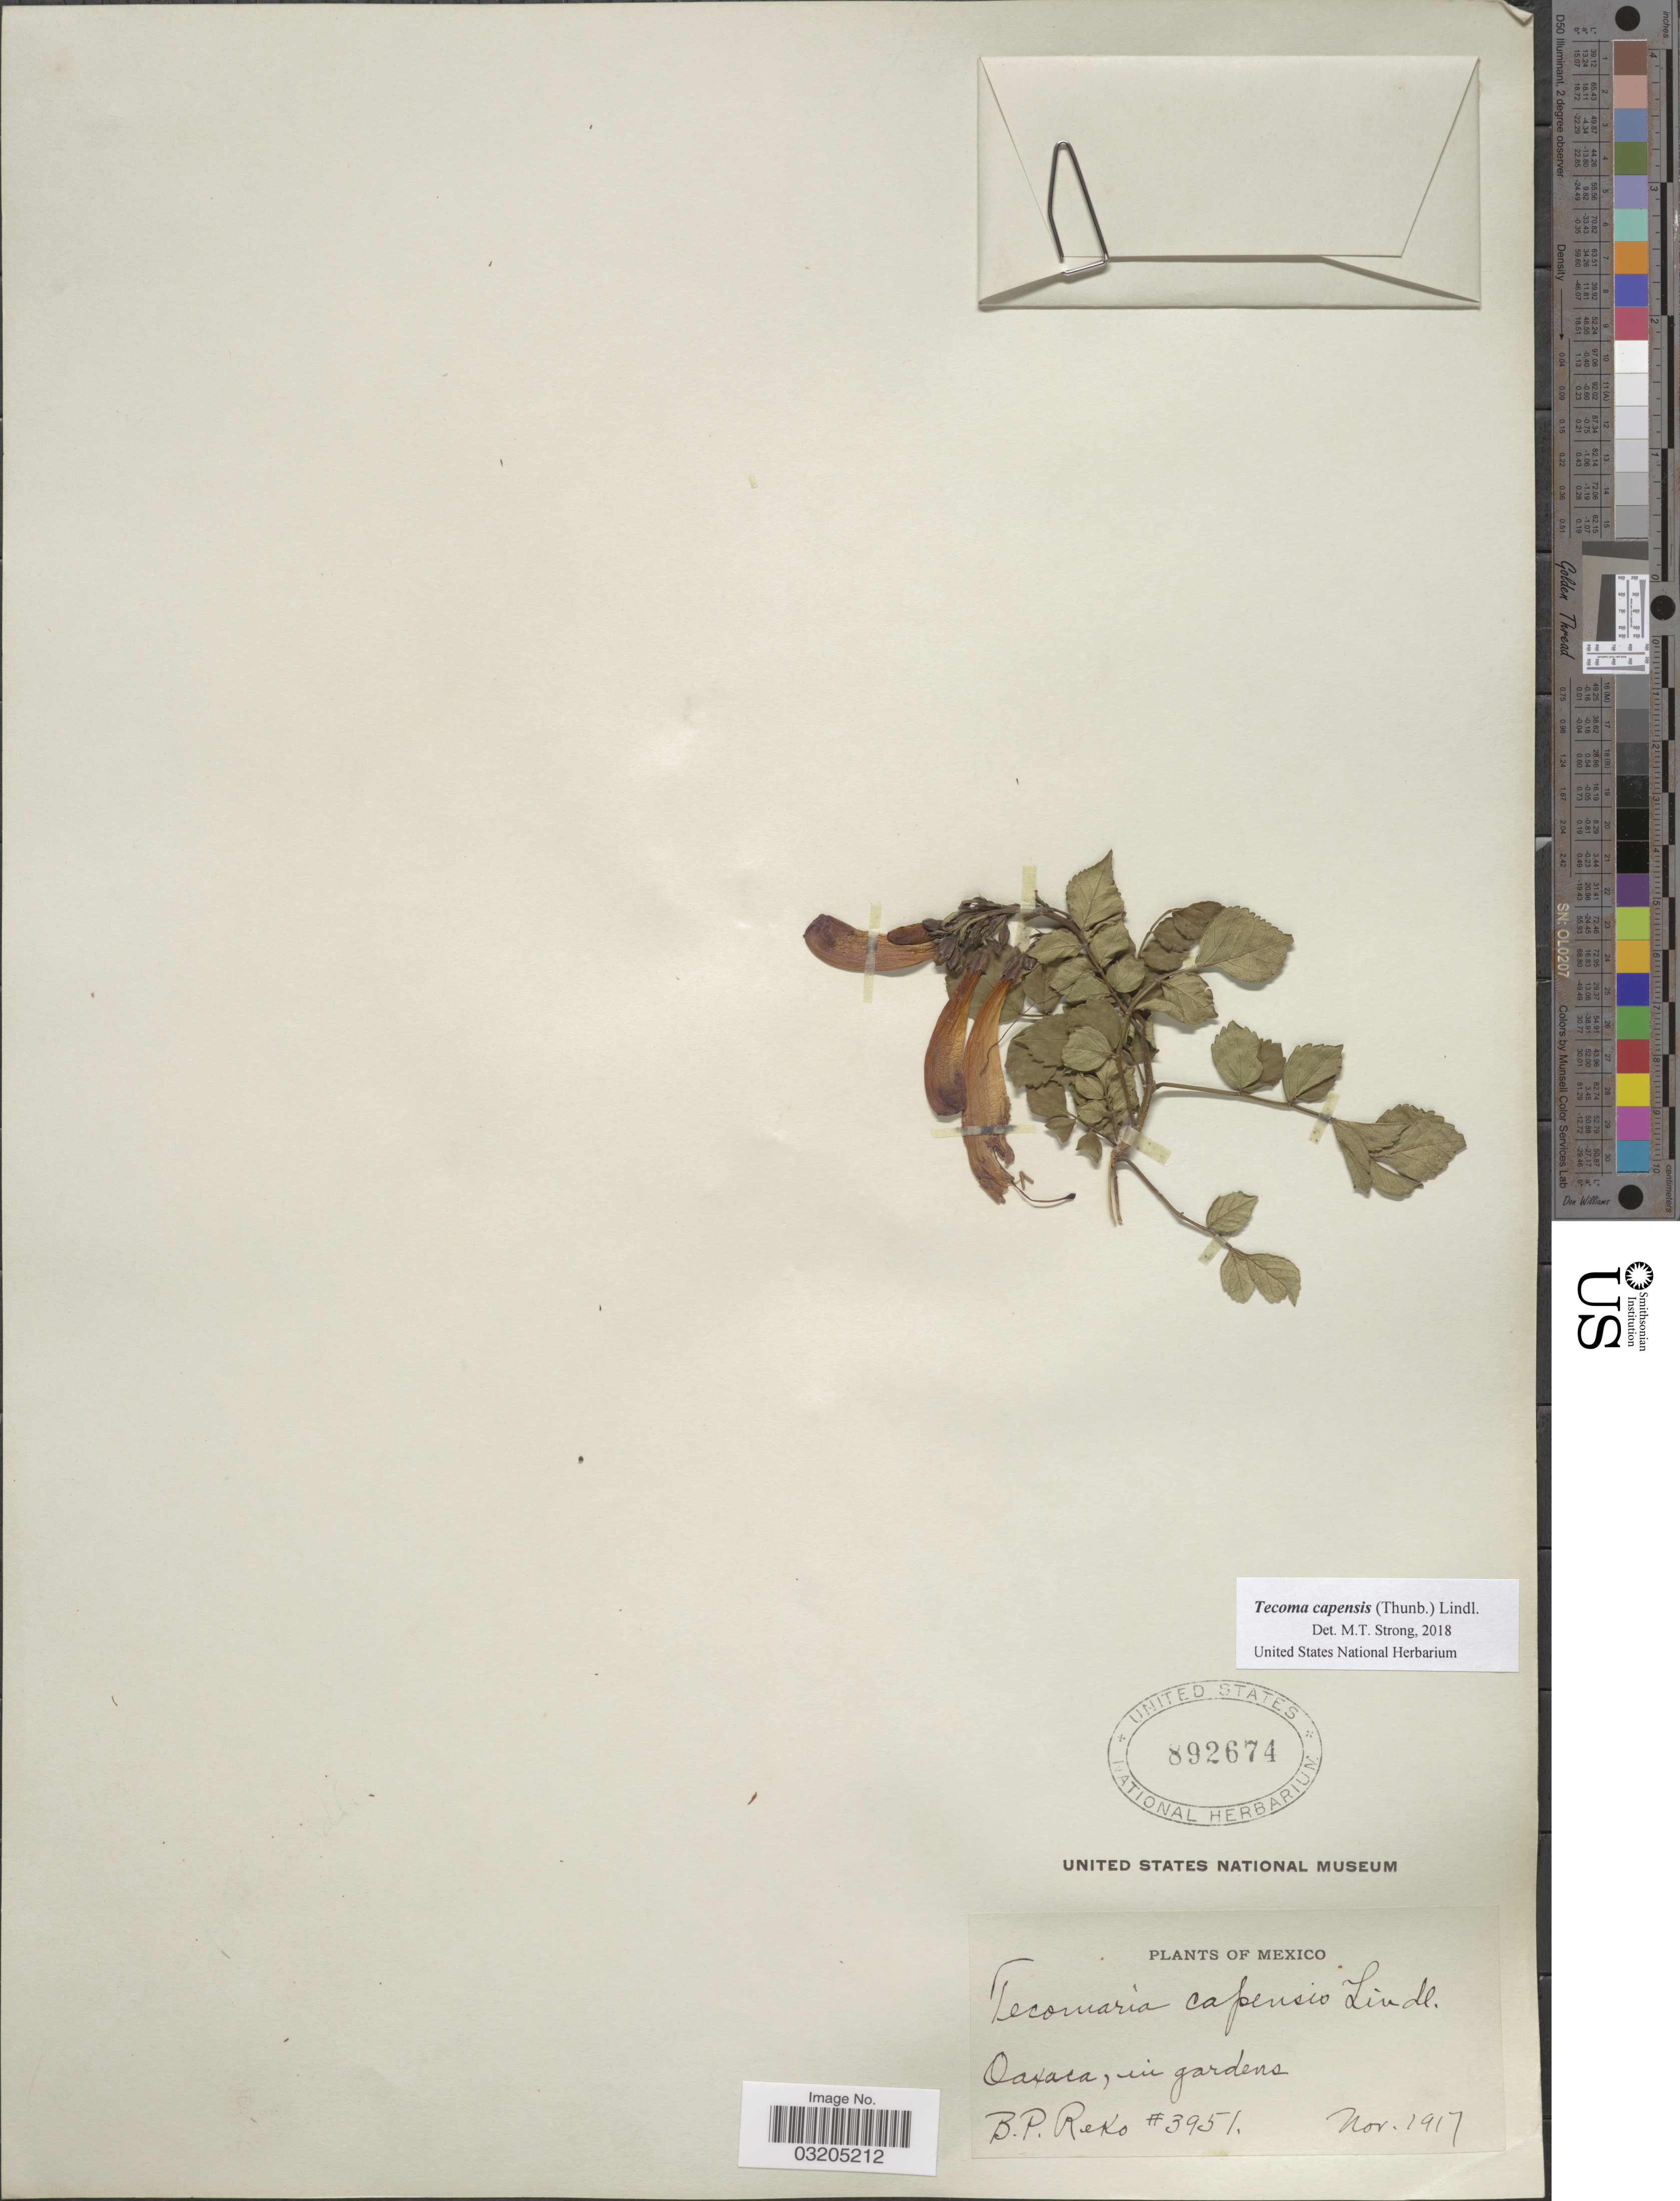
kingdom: Plantae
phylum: Tracheophyta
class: Magnoliopsida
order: Lamiales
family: Bignoniaceae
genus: Tecoma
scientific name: Tecoma capensis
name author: (Thunb.) Lindl.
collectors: B. P. Reko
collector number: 3951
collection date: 1917-11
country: Mexico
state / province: Oaxaca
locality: In gardens.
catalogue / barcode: US 892674